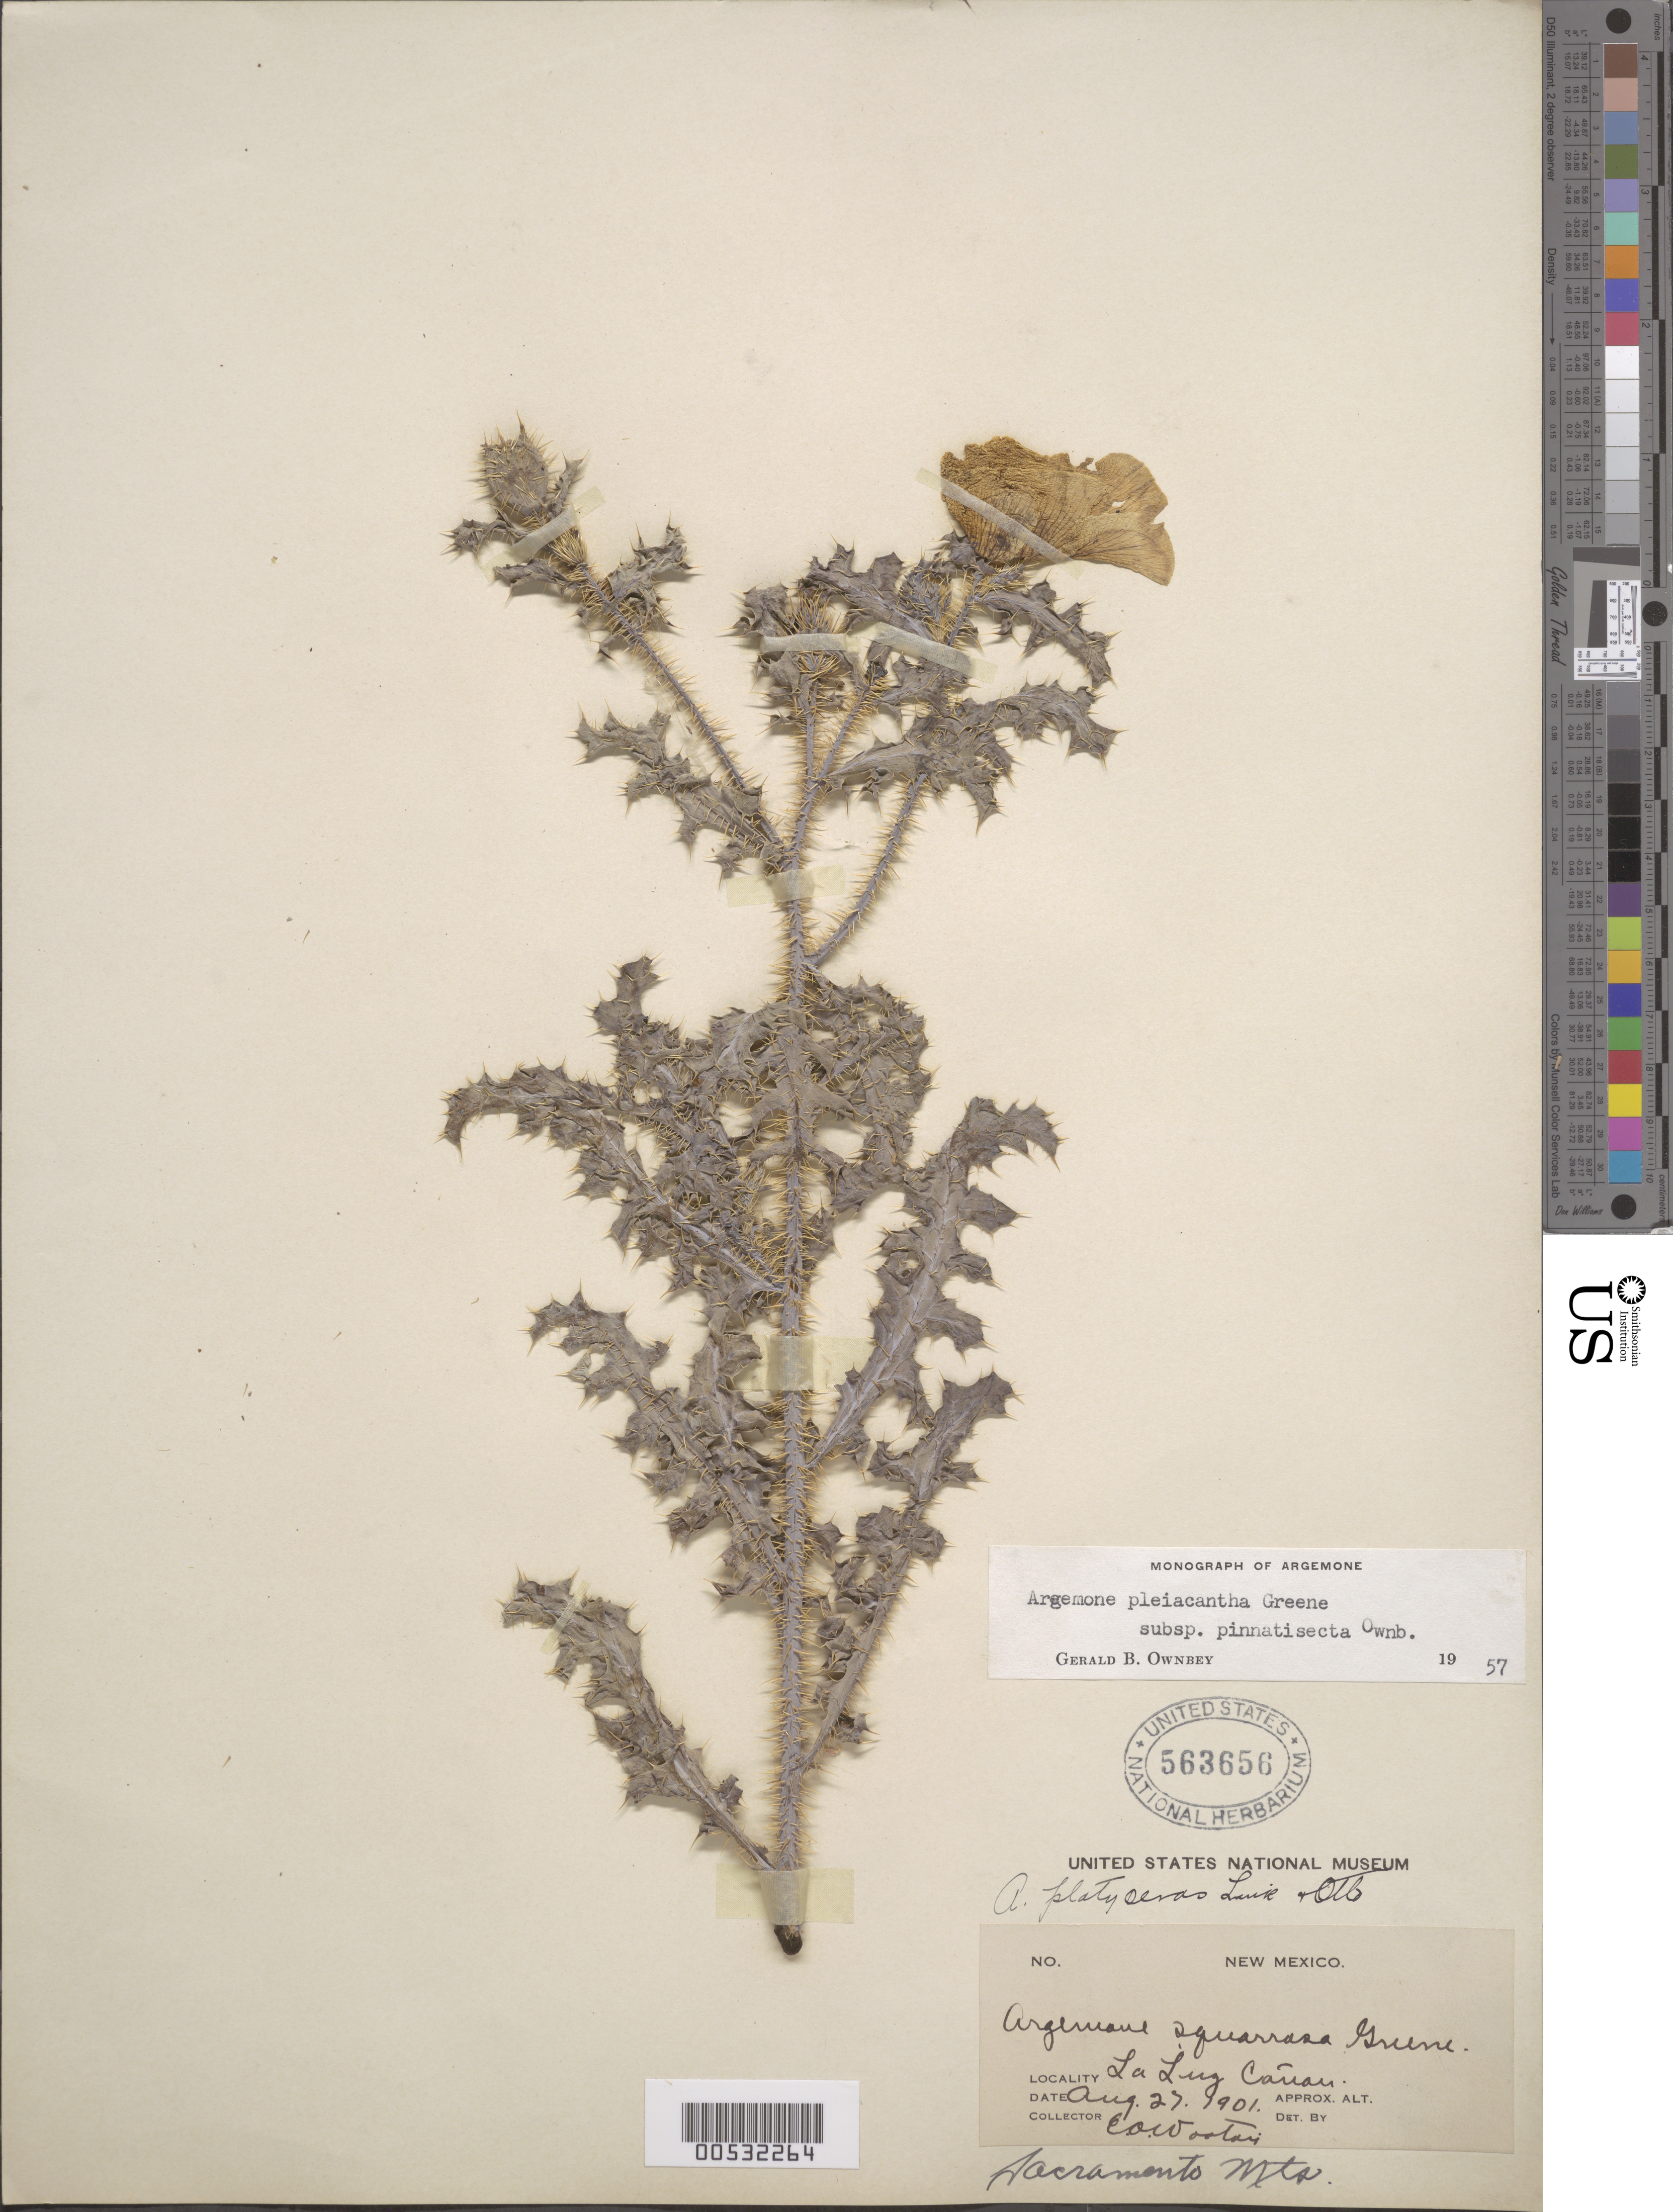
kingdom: Plantae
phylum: Tracheophyta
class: Magnoliopsida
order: Ranunculales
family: Papaveraceae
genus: Argemone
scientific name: Argemone pleiacantha subsp. pinnatisecta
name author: G.B. Ownbey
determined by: Ownbey, G. B.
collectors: E. O. Wooton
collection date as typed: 27 Aug 1901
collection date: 1901-08-27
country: United States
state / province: New Mexico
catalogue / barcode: US 563656